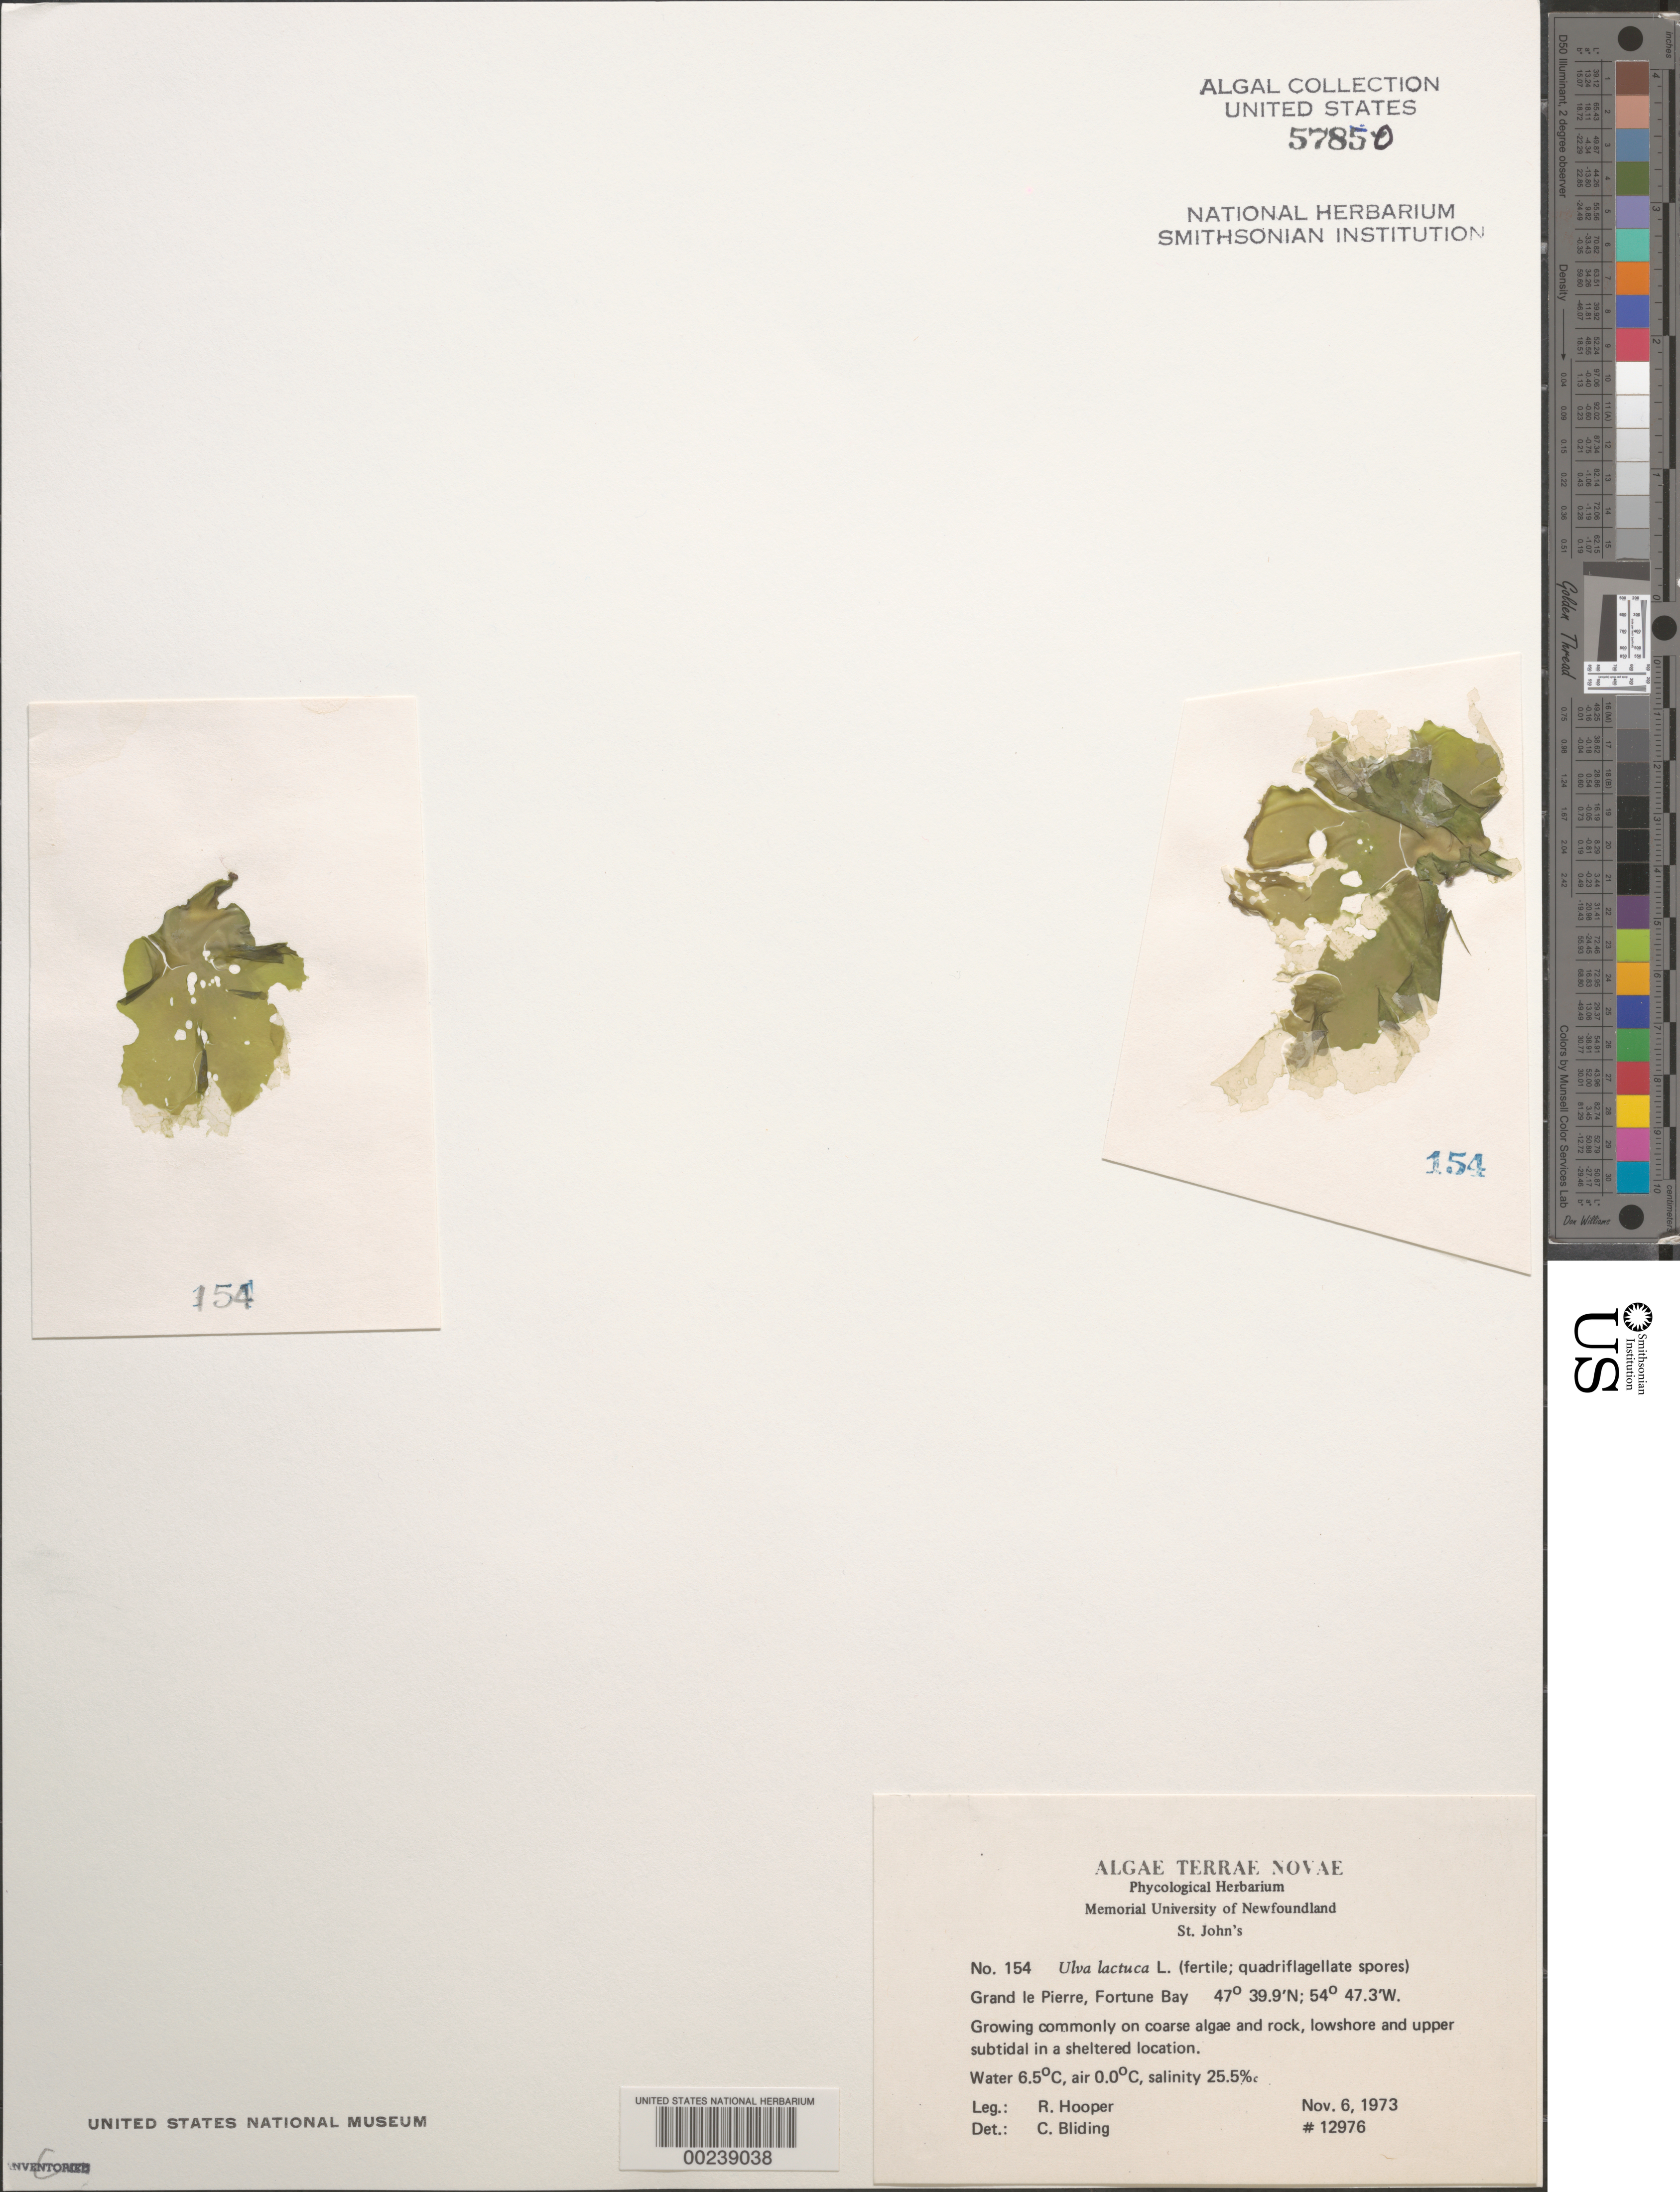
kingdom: Plantae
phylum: Chlorophyta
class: Ulvophyceae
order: Ulvales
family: Ulvaceae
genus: Ulva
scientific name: Ulva lactuca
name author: L.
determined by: Bliding, Carl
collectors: R. G. Hooper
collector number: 12976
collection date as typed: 06 Nov 1973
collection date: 1973-11-06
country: Canada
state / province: Newfoundland and Labrador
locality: Grand le Pierre, Fortune Bay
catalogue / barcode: US 57850